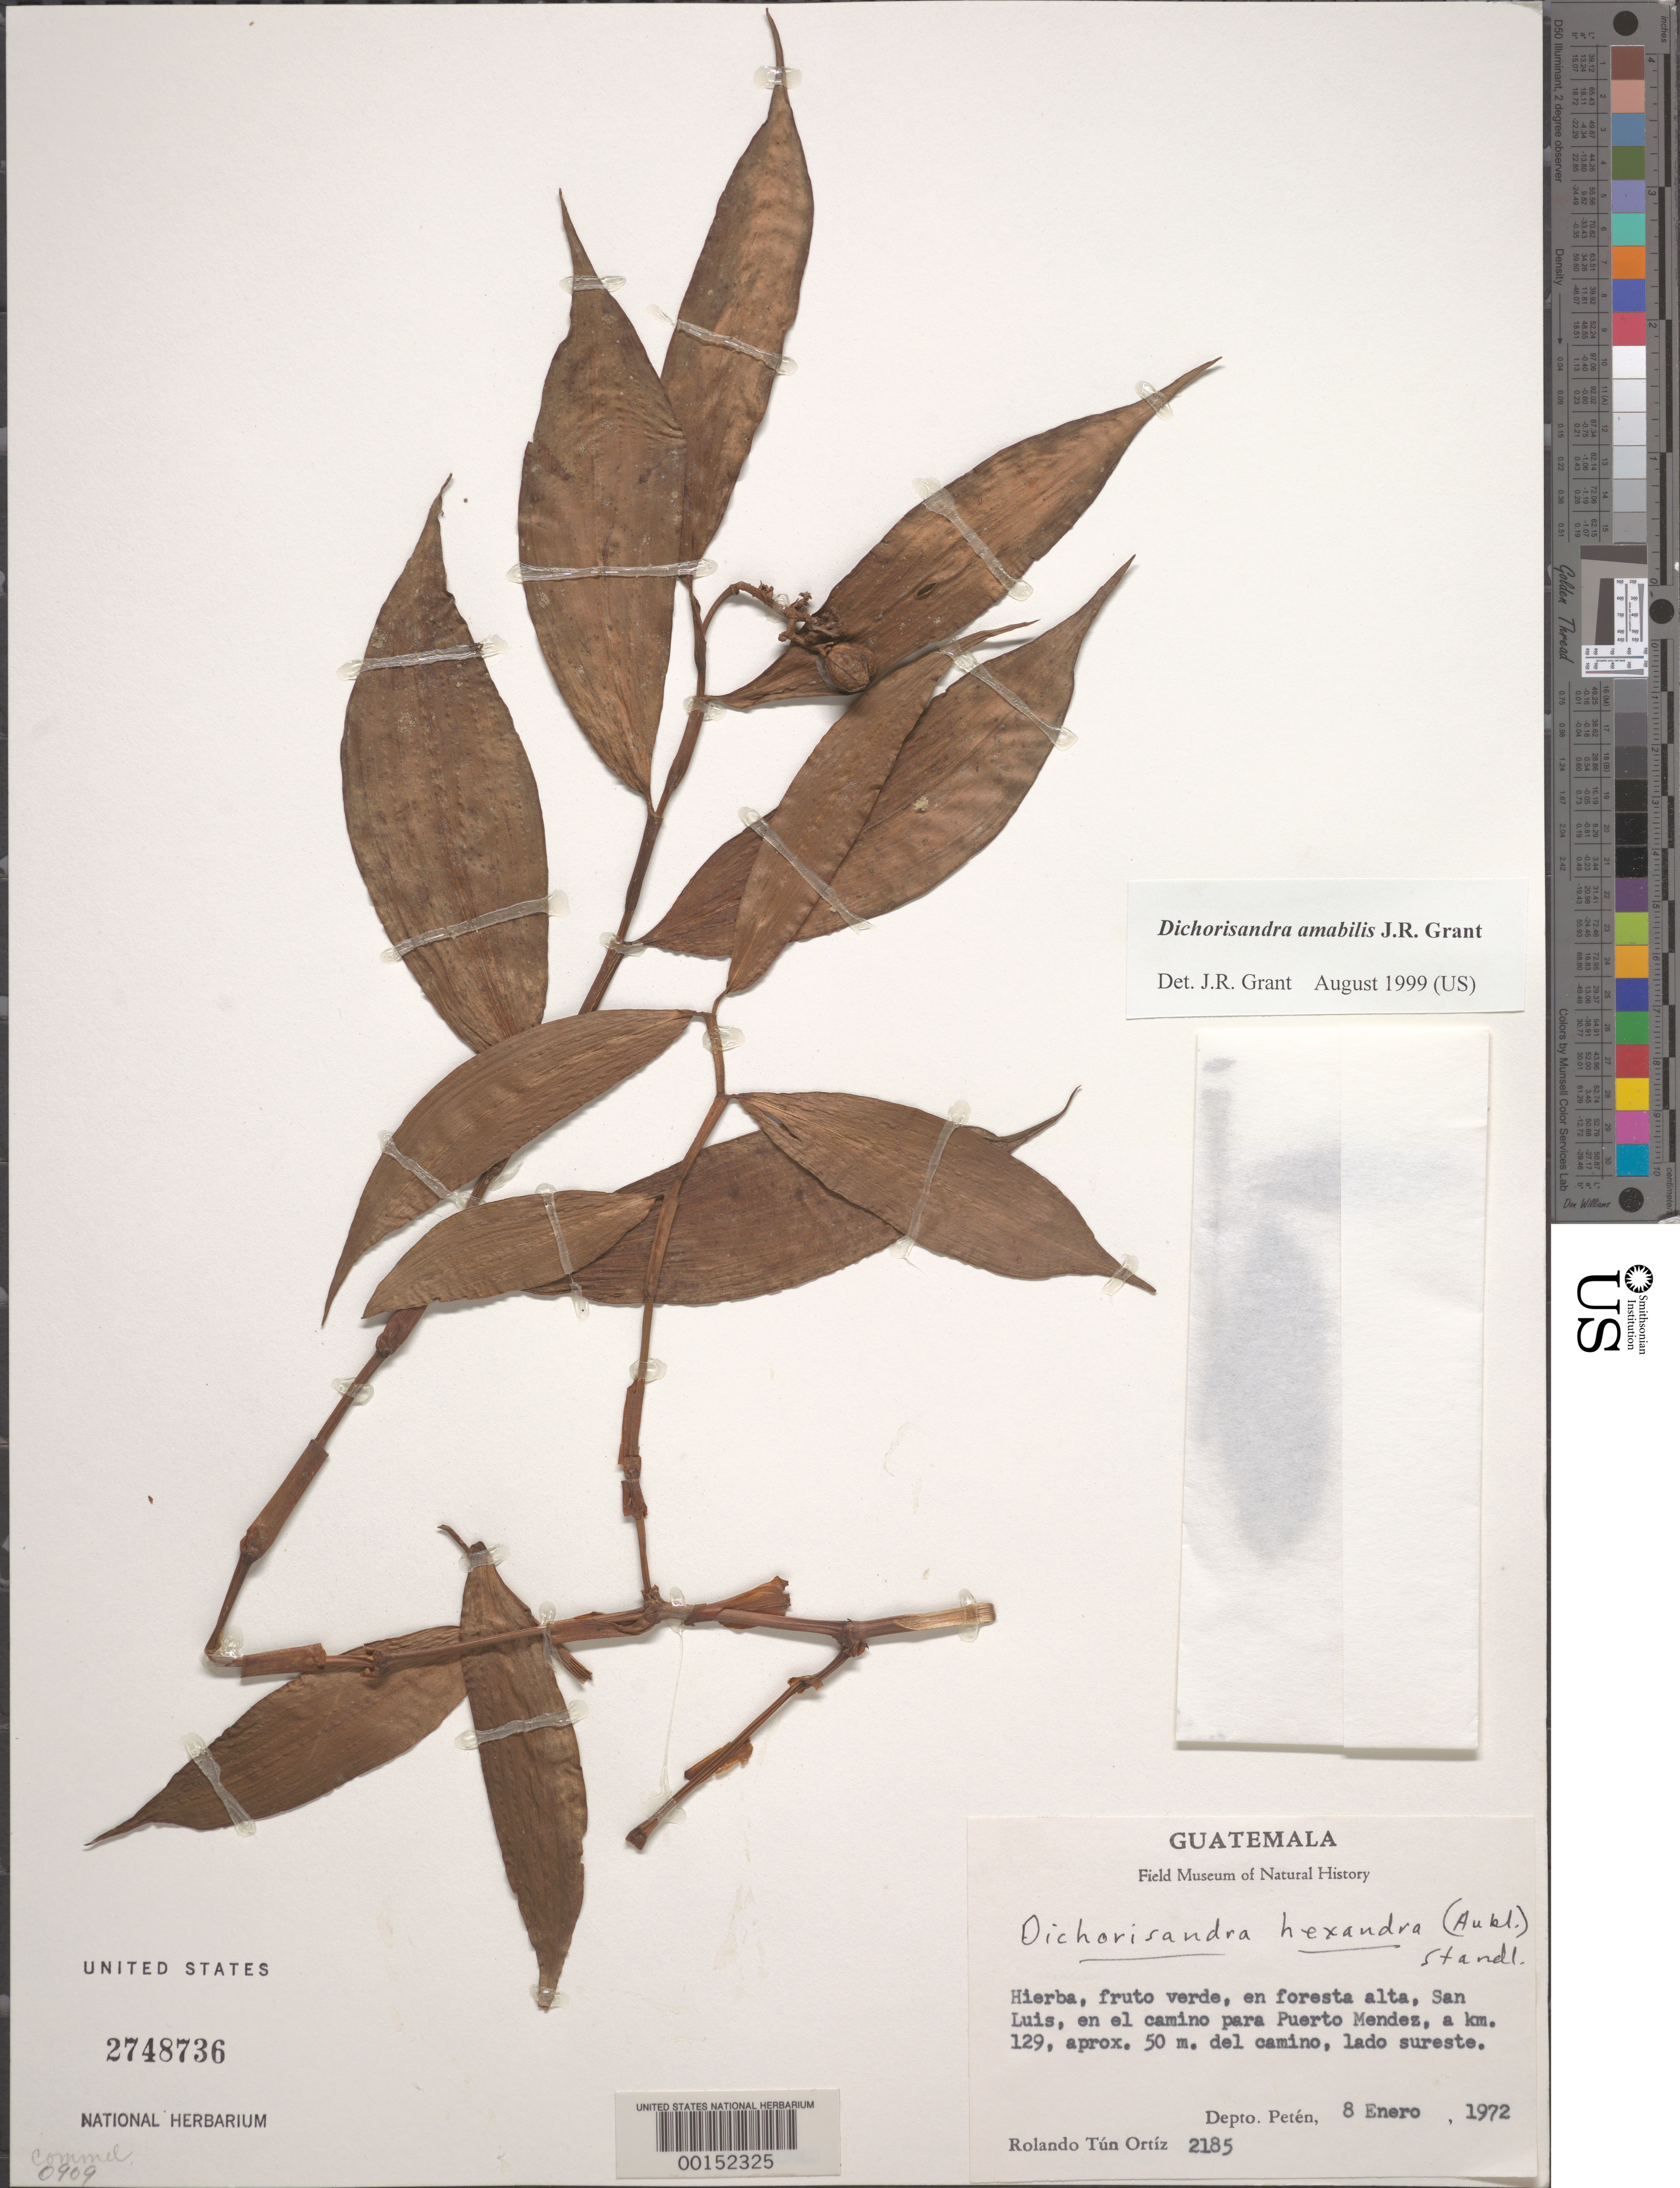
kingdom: Plantae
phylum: Tracheophyta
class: Liliopsida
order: Commelinales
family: Commelinaceae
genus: Dichorisandra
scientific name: Dichorisandra hexandra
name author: (Aubl.) Standl.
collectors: R. Tún Ortiz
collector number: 2185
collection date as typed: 08 Jan 1972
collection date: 1972-01-08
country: Guatemala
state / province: El Petén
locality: Road to Puerto Mendez; San Luis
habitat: Low forest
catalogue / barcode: US 2748736